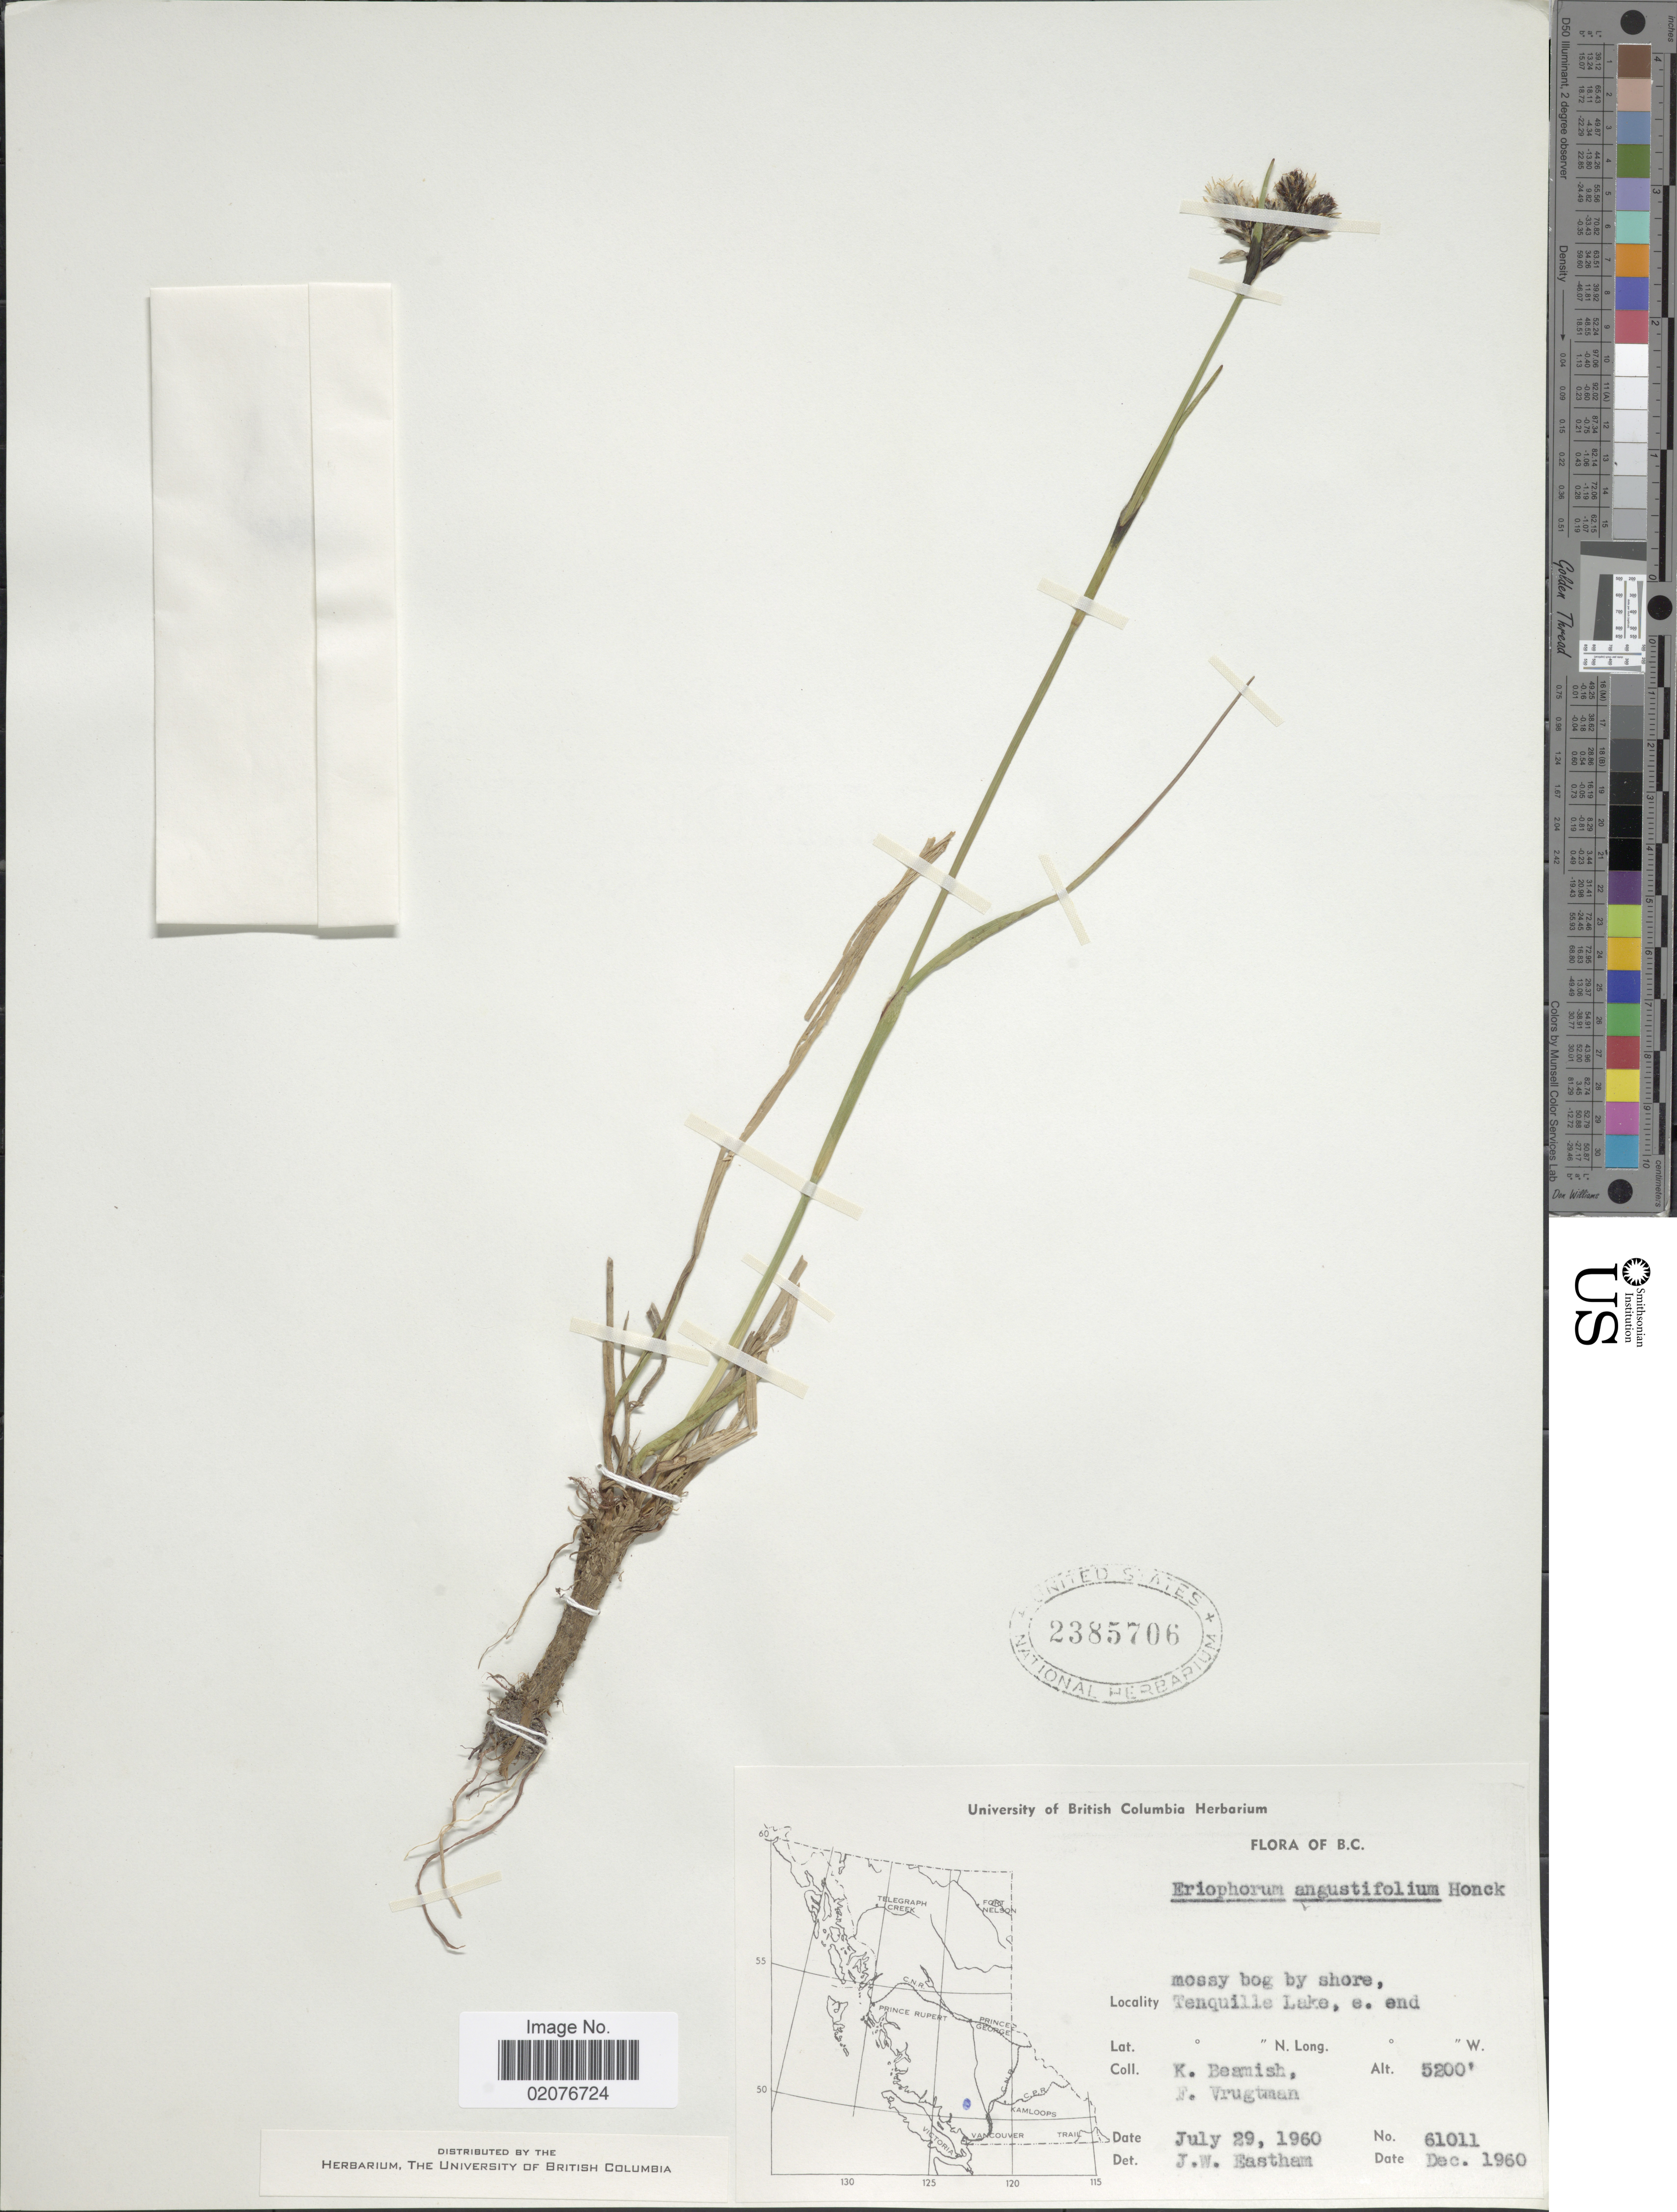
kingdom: Plantae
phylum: Tracheophyta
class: Liliopsida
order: Poales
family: Cyperaceae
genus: Eriophorum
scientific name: Eriophorum angustifolium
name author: Honck.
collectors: K. Beamish & F. Vrugtman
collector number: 61011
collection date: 1960-07-29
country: Canada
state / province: British Columbia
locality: Mpssy bpg by shore, Tenquille Lake, e. end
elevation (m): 1585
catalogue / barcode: US 2385706